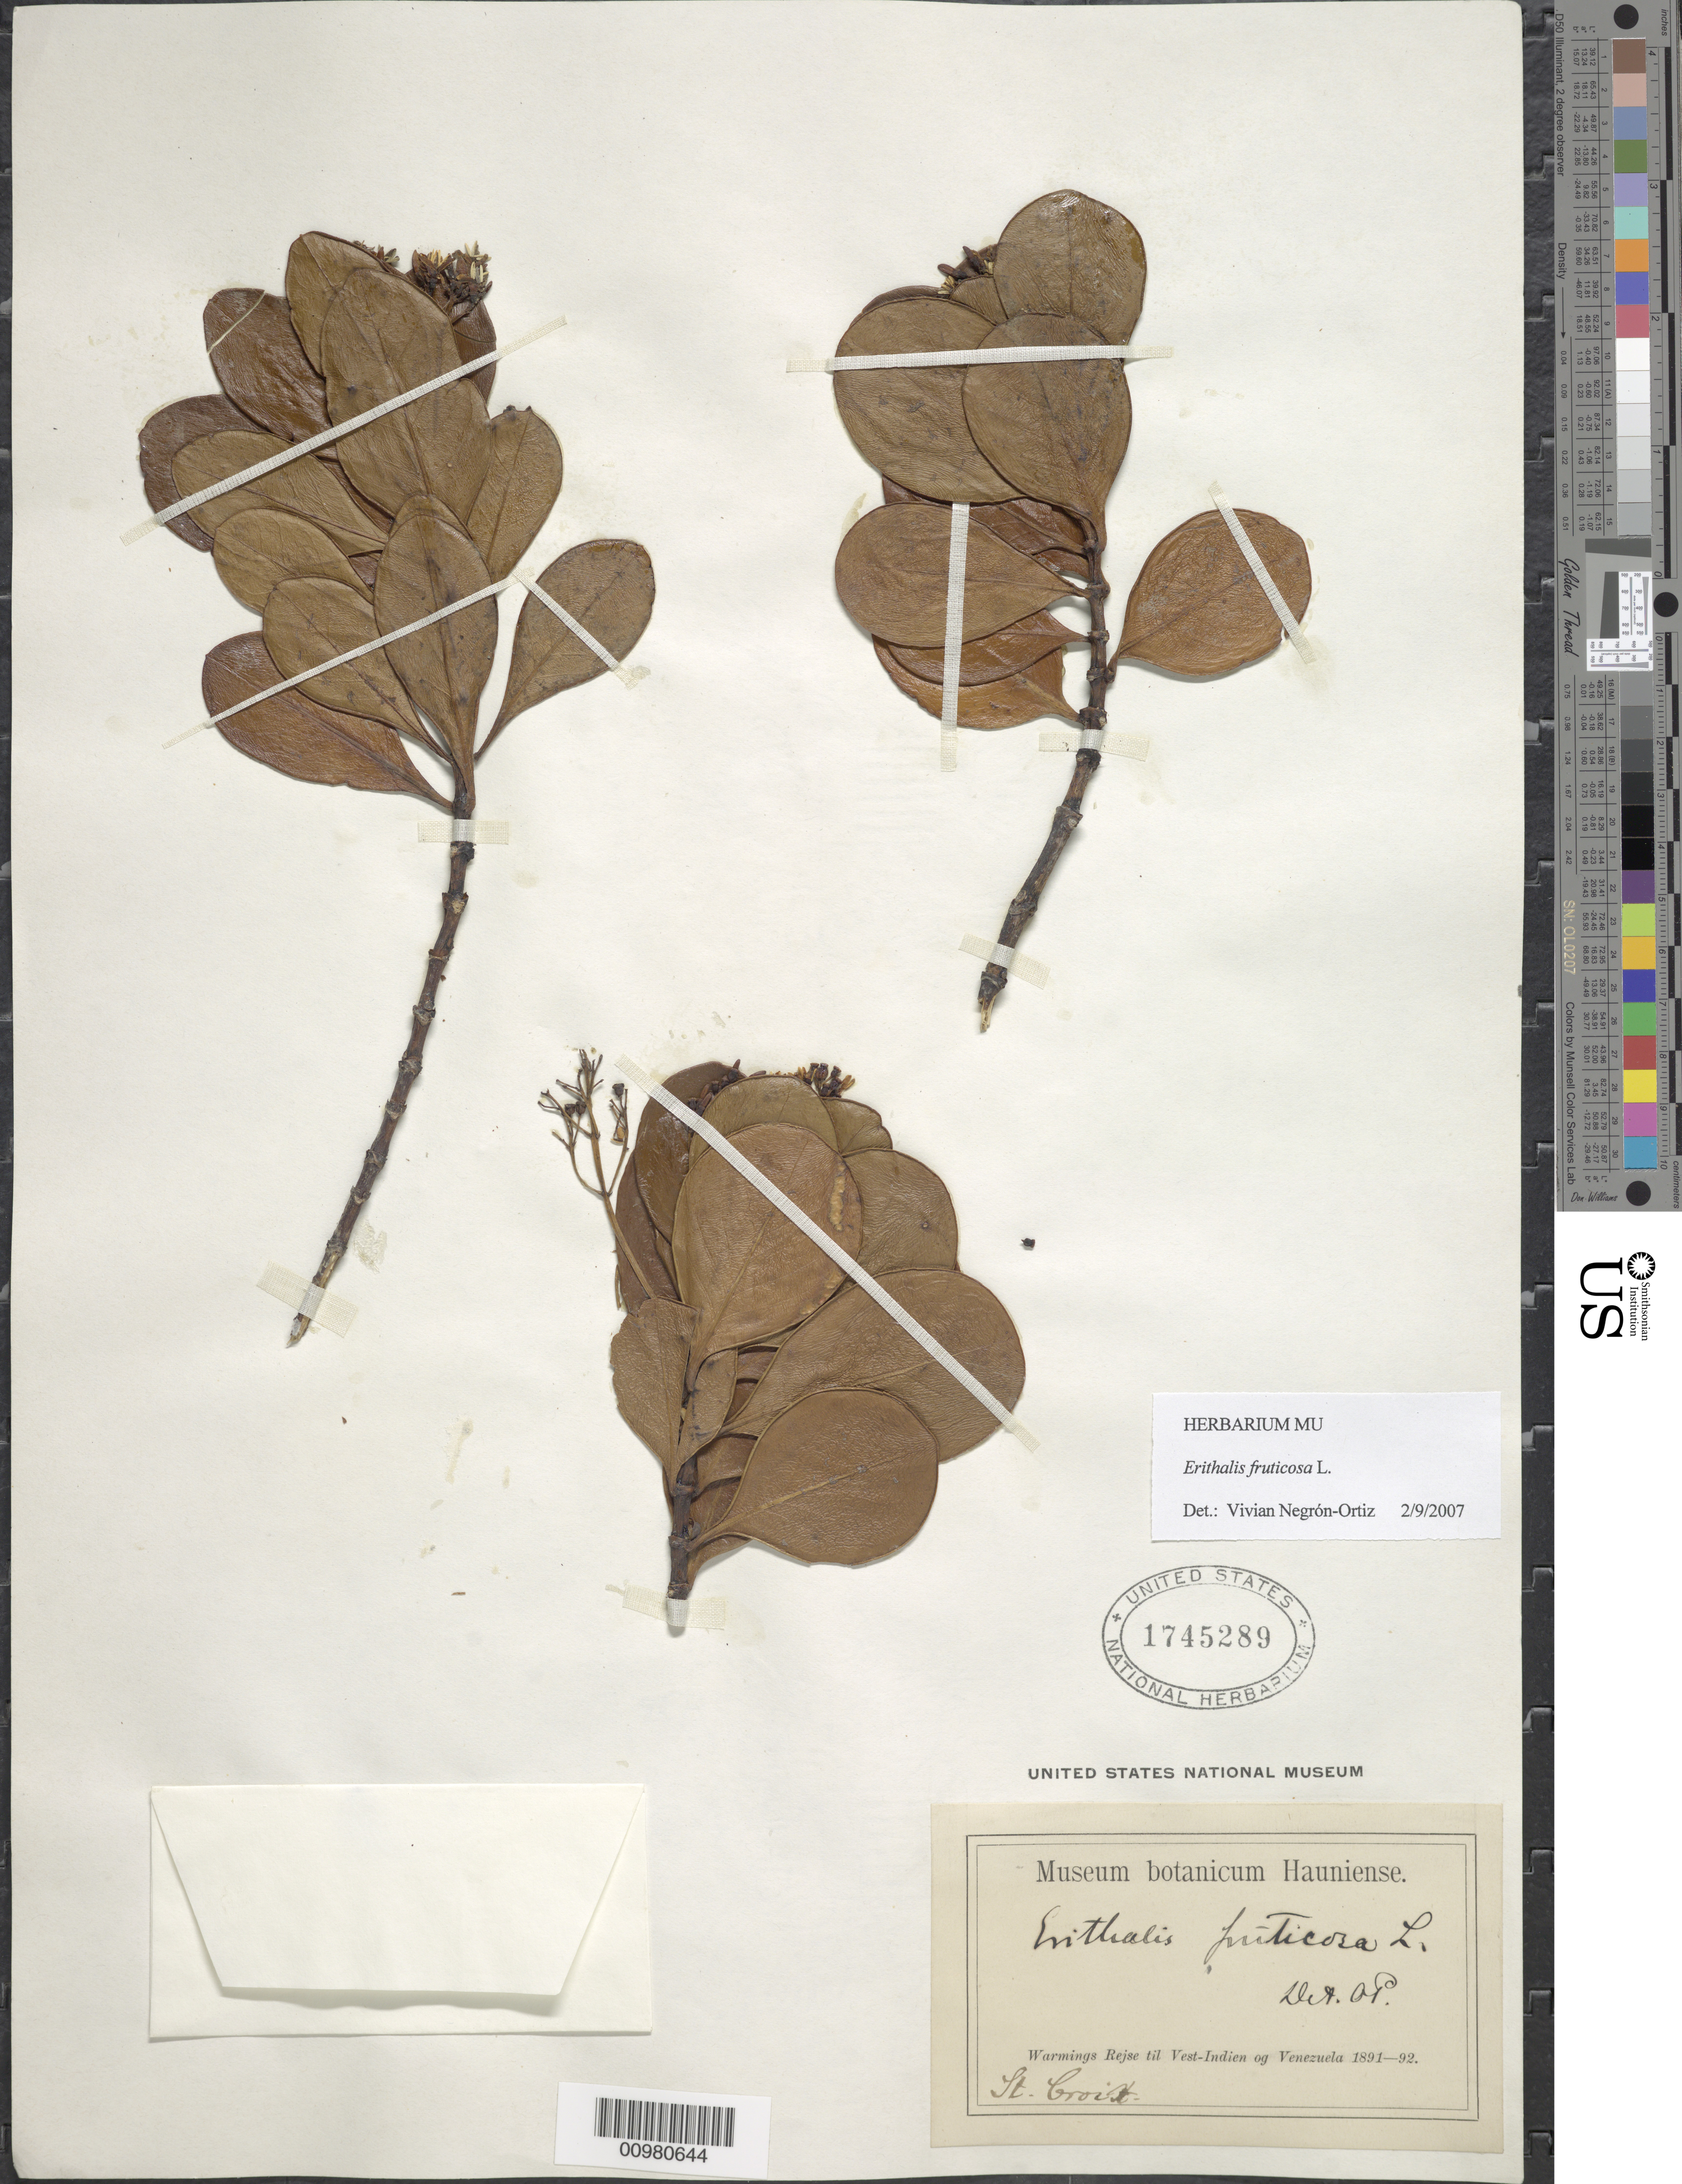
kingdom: Plantae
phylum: Tracheophyta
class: Magnoliopsida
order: Gentianales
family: Rubiaceae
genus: Erithalis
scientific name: Erithalis fruticosa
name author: L.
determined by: Negrón-Ortiz, V.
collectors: Warming, --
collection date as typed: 1891 to -- --- 1892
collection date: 1891/1892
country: U.S. Virgin Islands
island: St. Croix I.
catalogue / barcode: US 1745289